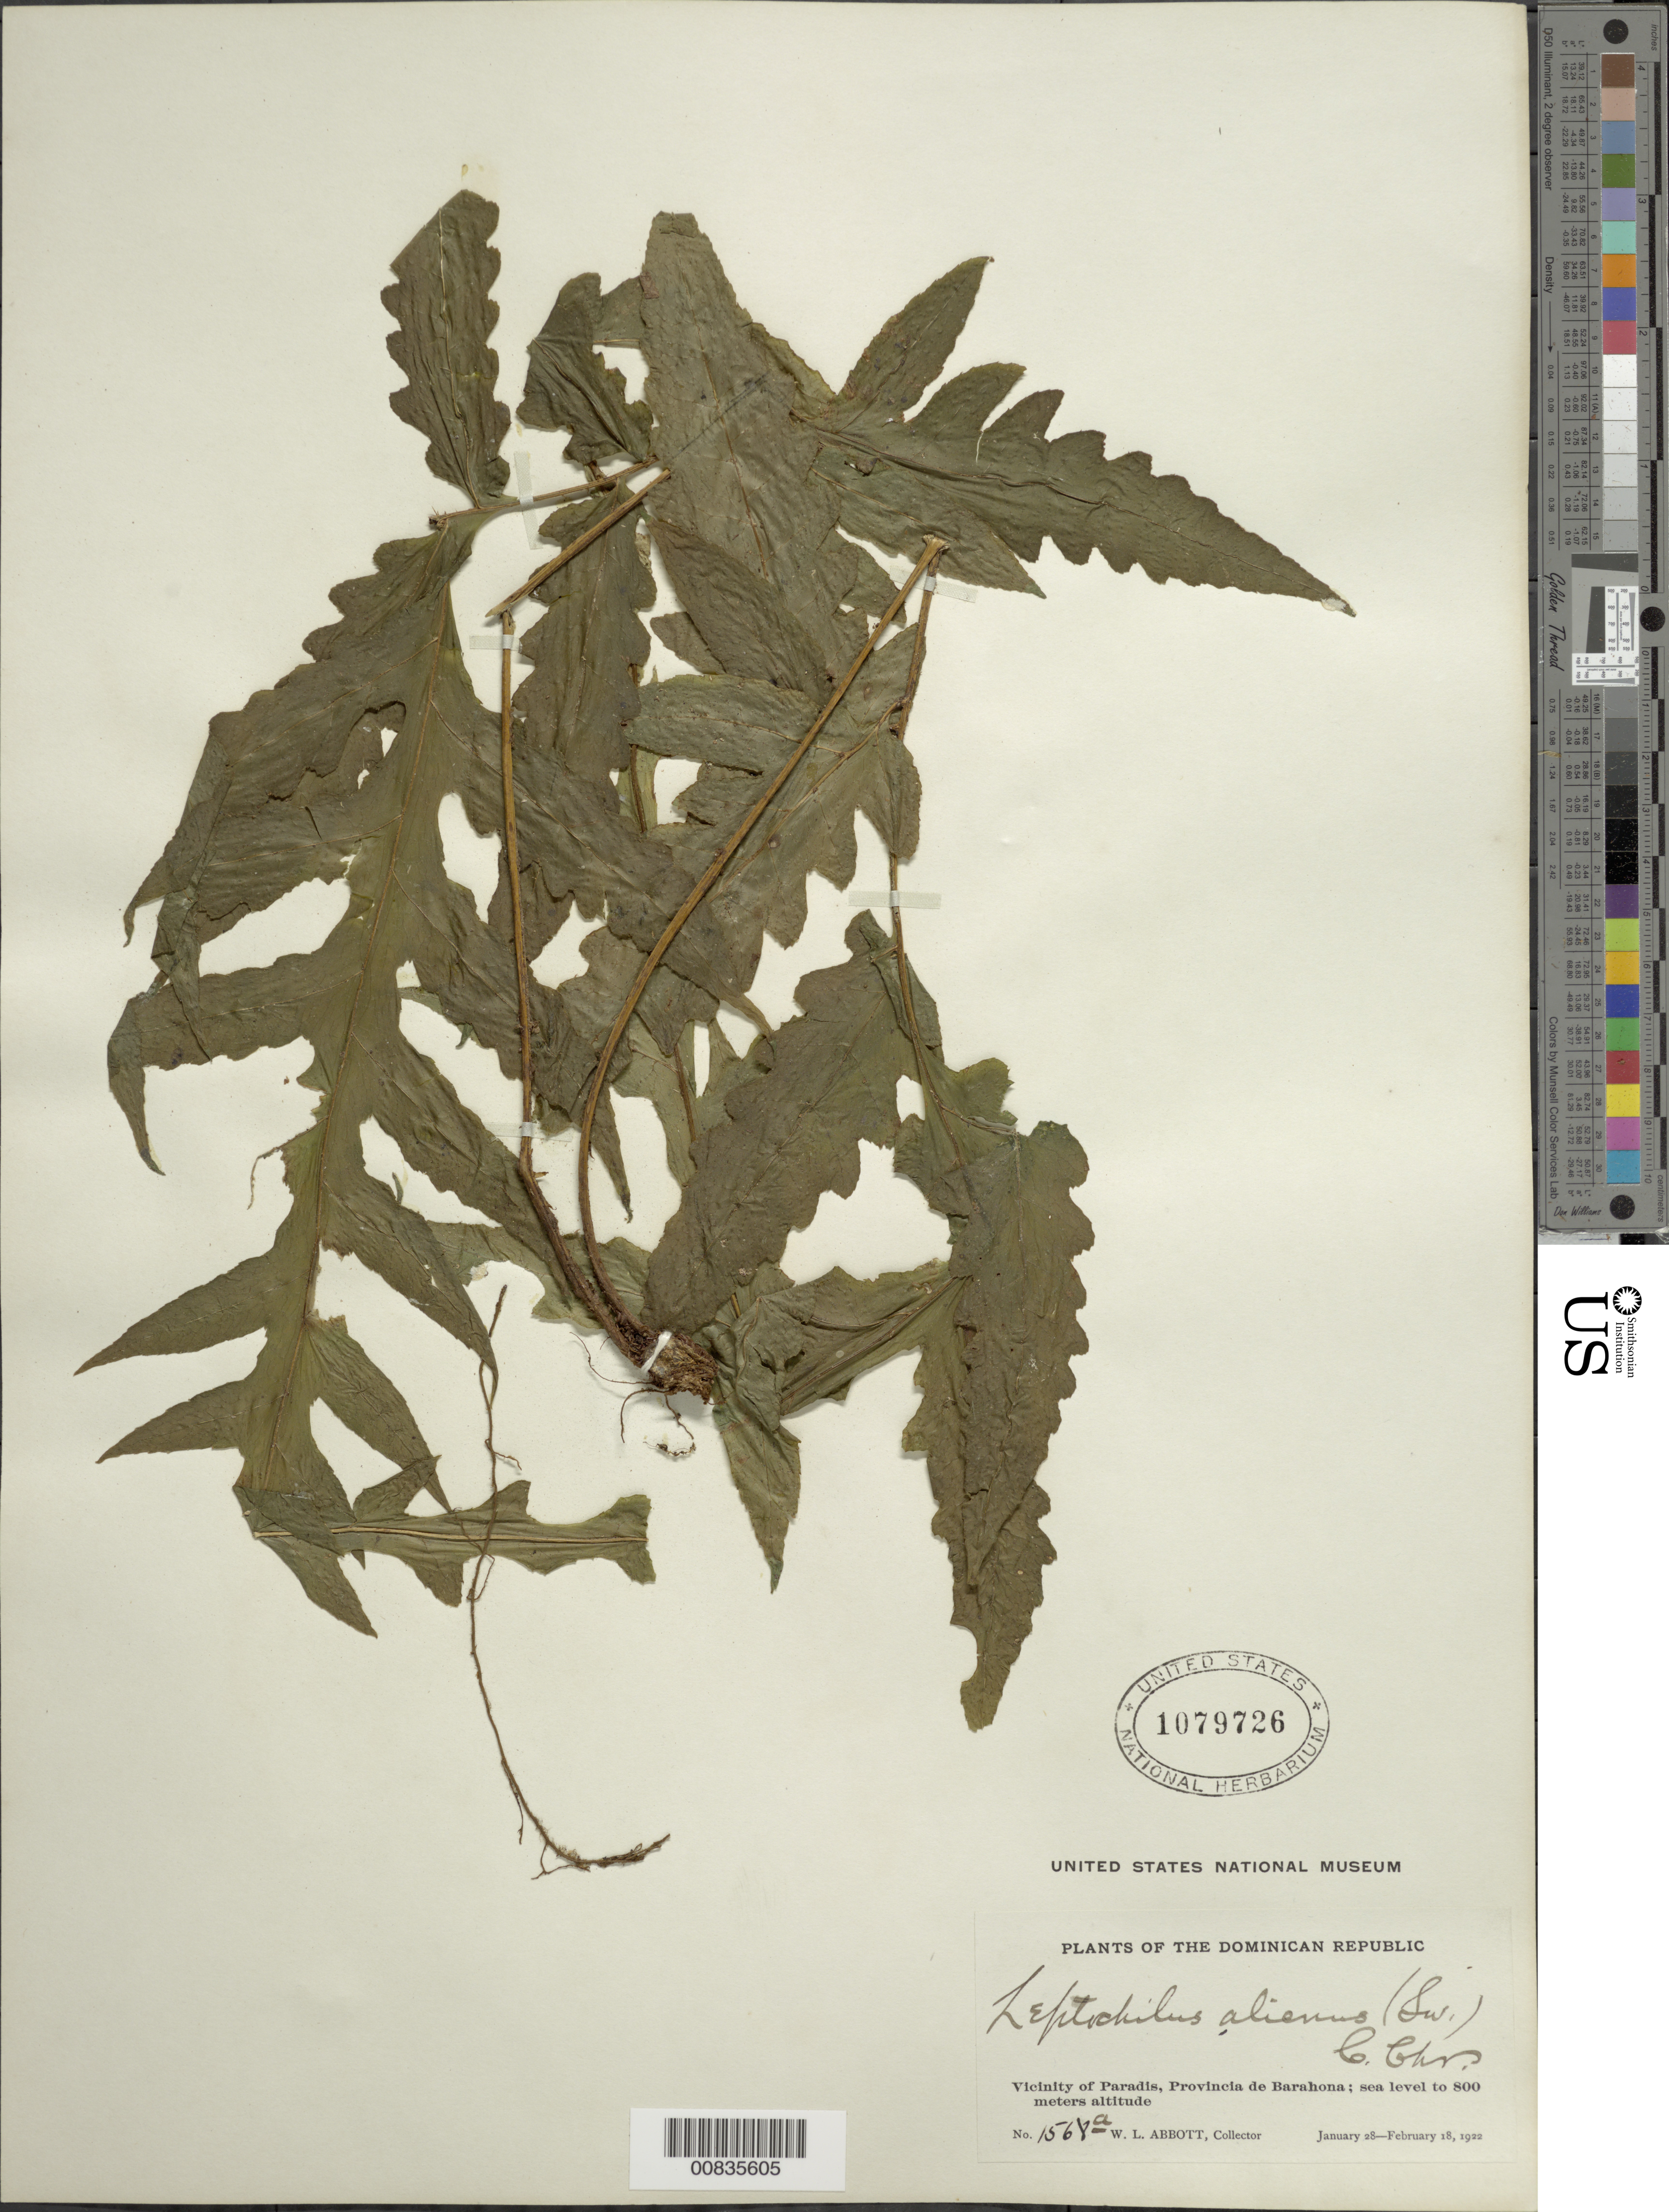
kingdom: Plantae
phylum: Tracheophyta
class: Polypodiopsida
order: Polypodiales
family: Dryopteridaceae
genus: Bolbitis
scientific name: Bolbitis portoricensis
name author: (Spreng.) Hennipman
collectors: W. L. Abbott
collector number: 1568a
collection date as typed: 28 Jan 1922 to 18 Feb 1922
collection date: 1922-01-28/1922-02-18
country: Dominican Republic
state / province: Barahona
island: Hispaniola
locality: Paradis vicinity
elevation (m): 0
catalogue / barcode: US 1079726